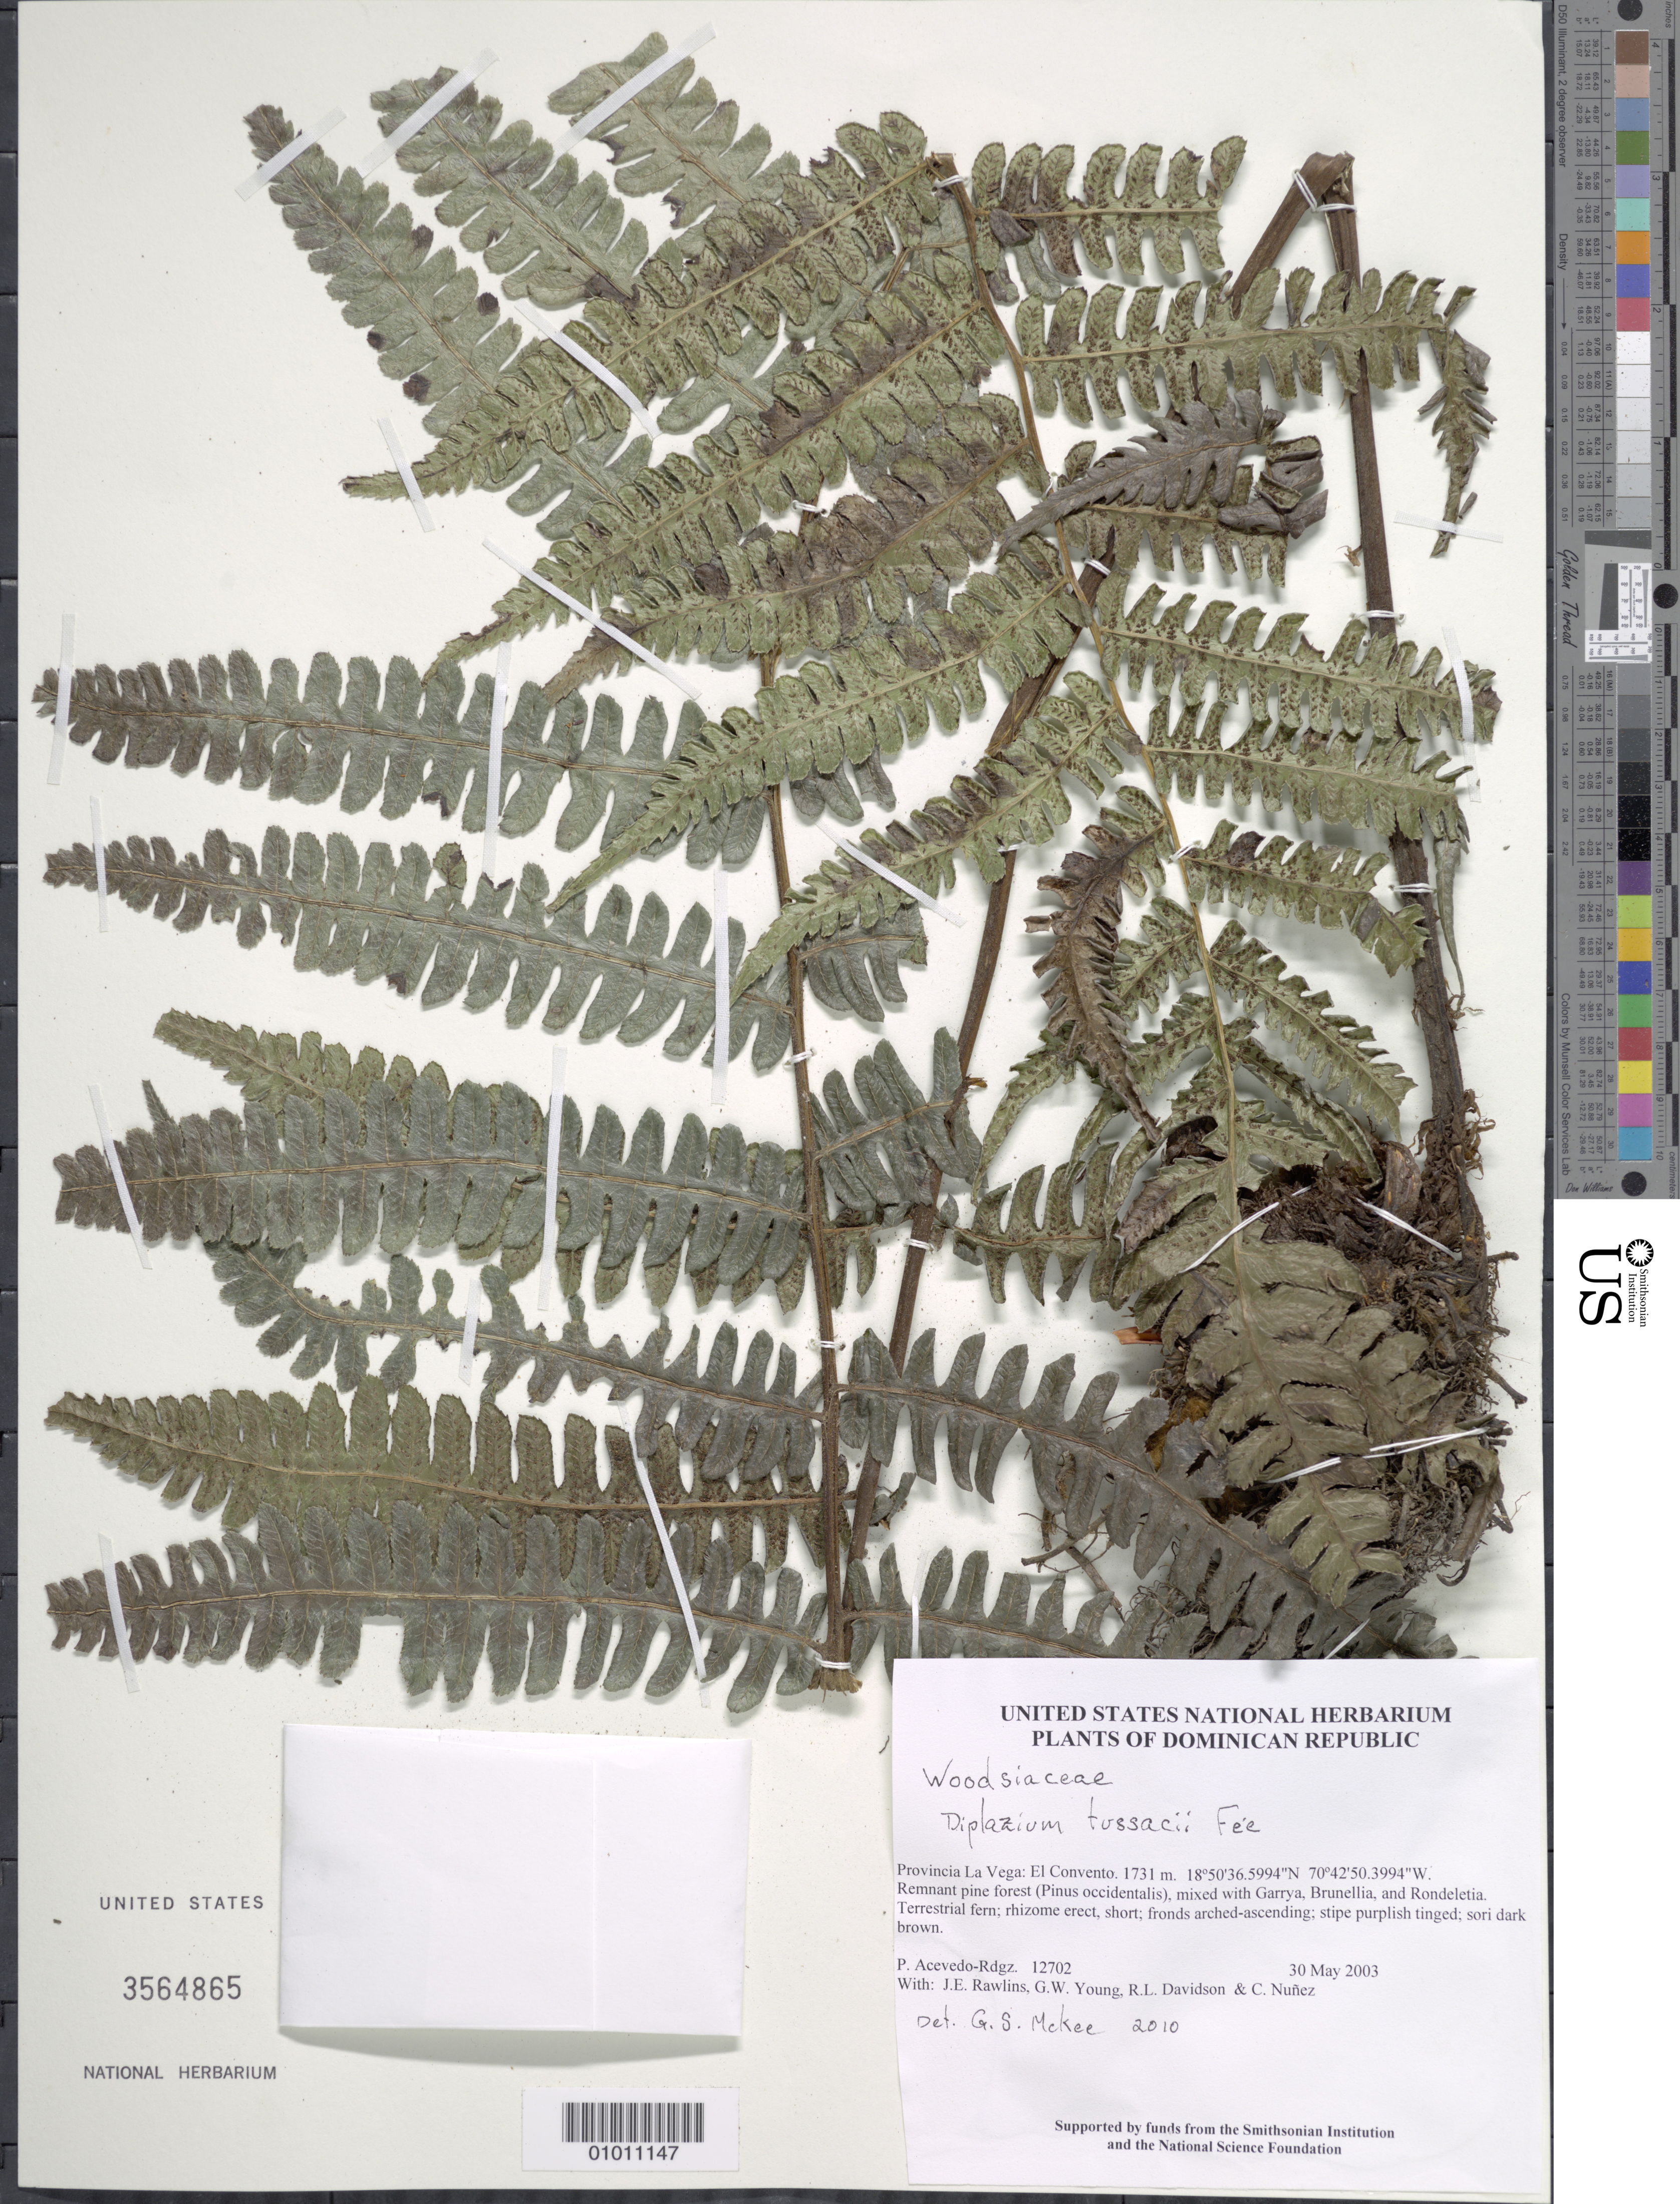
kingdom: Plantae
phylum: Tracheophyta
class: Polypodiopsida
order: Polypodiales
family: Athyriaceae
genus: Diplazium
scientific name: Diplazium tussacii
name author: Fée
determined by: McKee, G. S., (US), NMNH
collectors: P. Acevedo-Rodr., J. Rawlins, G. Young, R. Davidson & C. Nunez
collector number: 12702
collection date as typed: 30 May 2003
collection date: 2003-05-30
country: Dominican Republic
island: Hispaniola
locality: Provincia La Vega: El Convento.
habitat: Remnant pine forest (Pinus occidentalis), mixed with Garrya, Brunellia, and Rondeletia.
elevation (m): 1731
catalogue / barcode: US 3564865